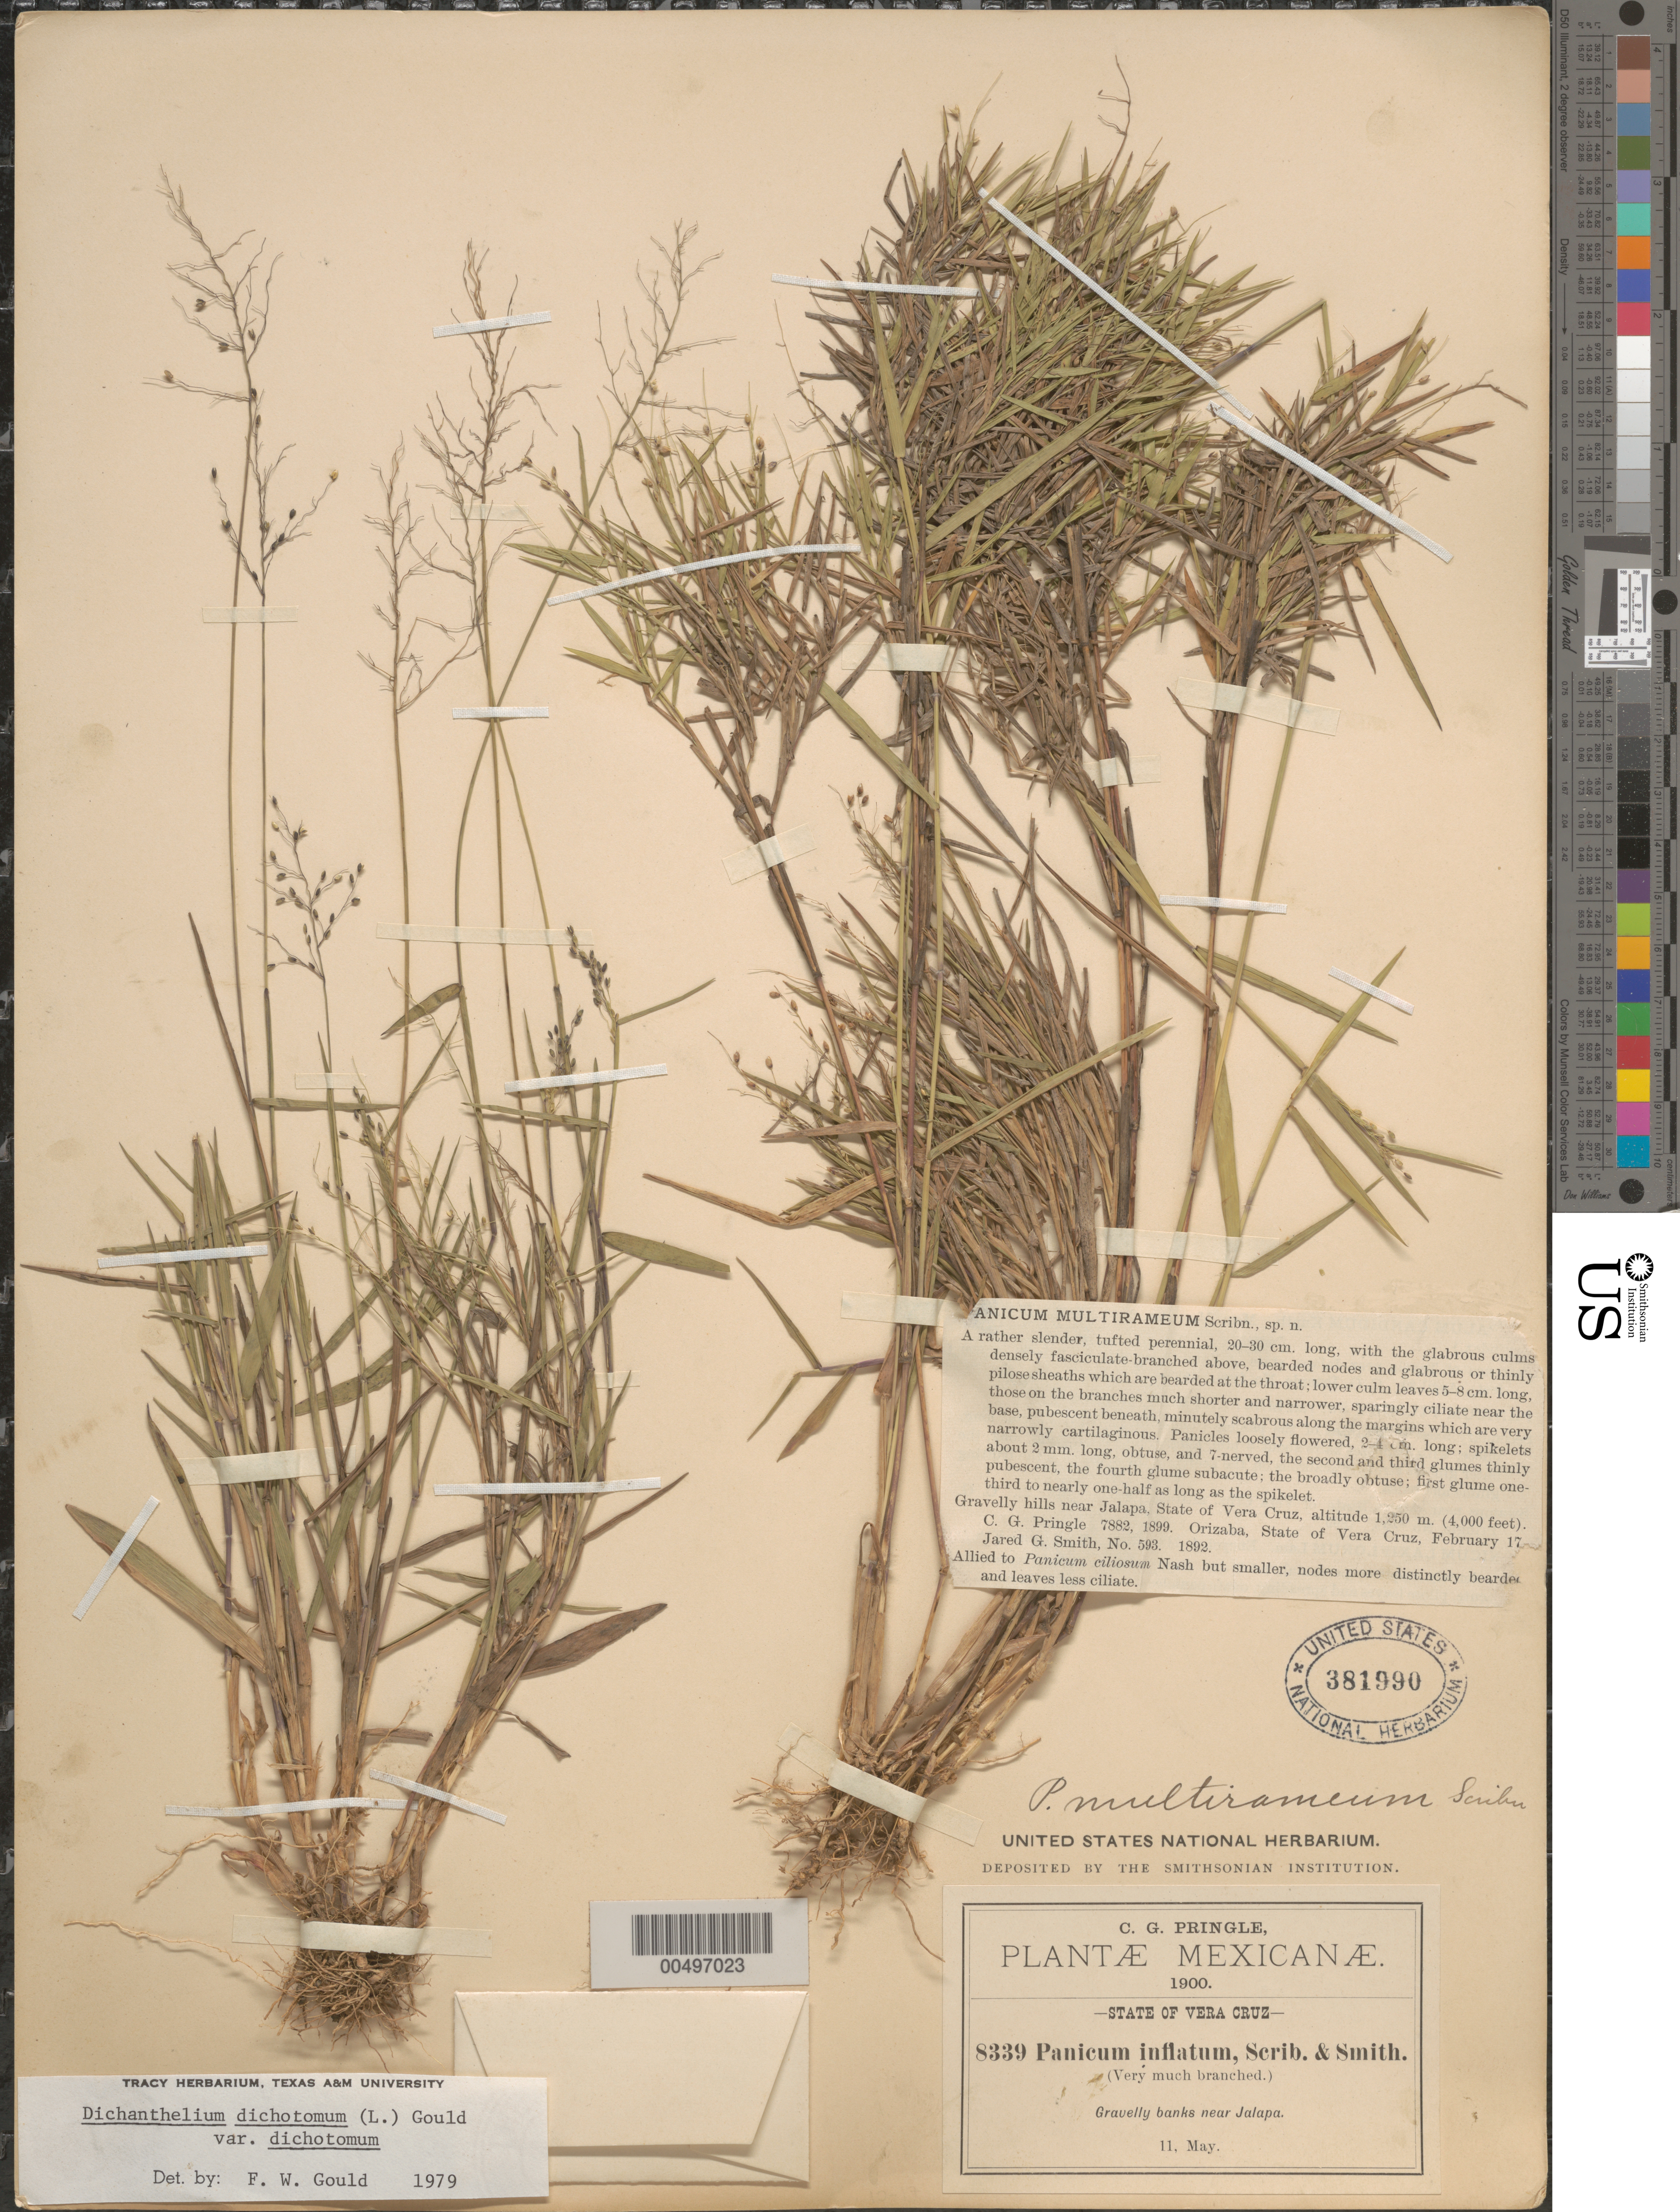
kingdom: Plantae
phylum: Tracheophyta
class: Liliopsida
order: Poales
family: Poaceae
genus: Dichanthelium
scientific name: Dichanthelium dichotomum var. dichotomum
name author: (L.) Gould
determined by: Gould, F. W.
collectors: C. G. Pringle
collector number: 8339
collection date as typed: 11 May 1900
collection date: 1900-05-11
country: Mexico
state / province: Veracruz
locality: Near Jalapa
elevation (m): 1250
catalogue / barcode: US 381990